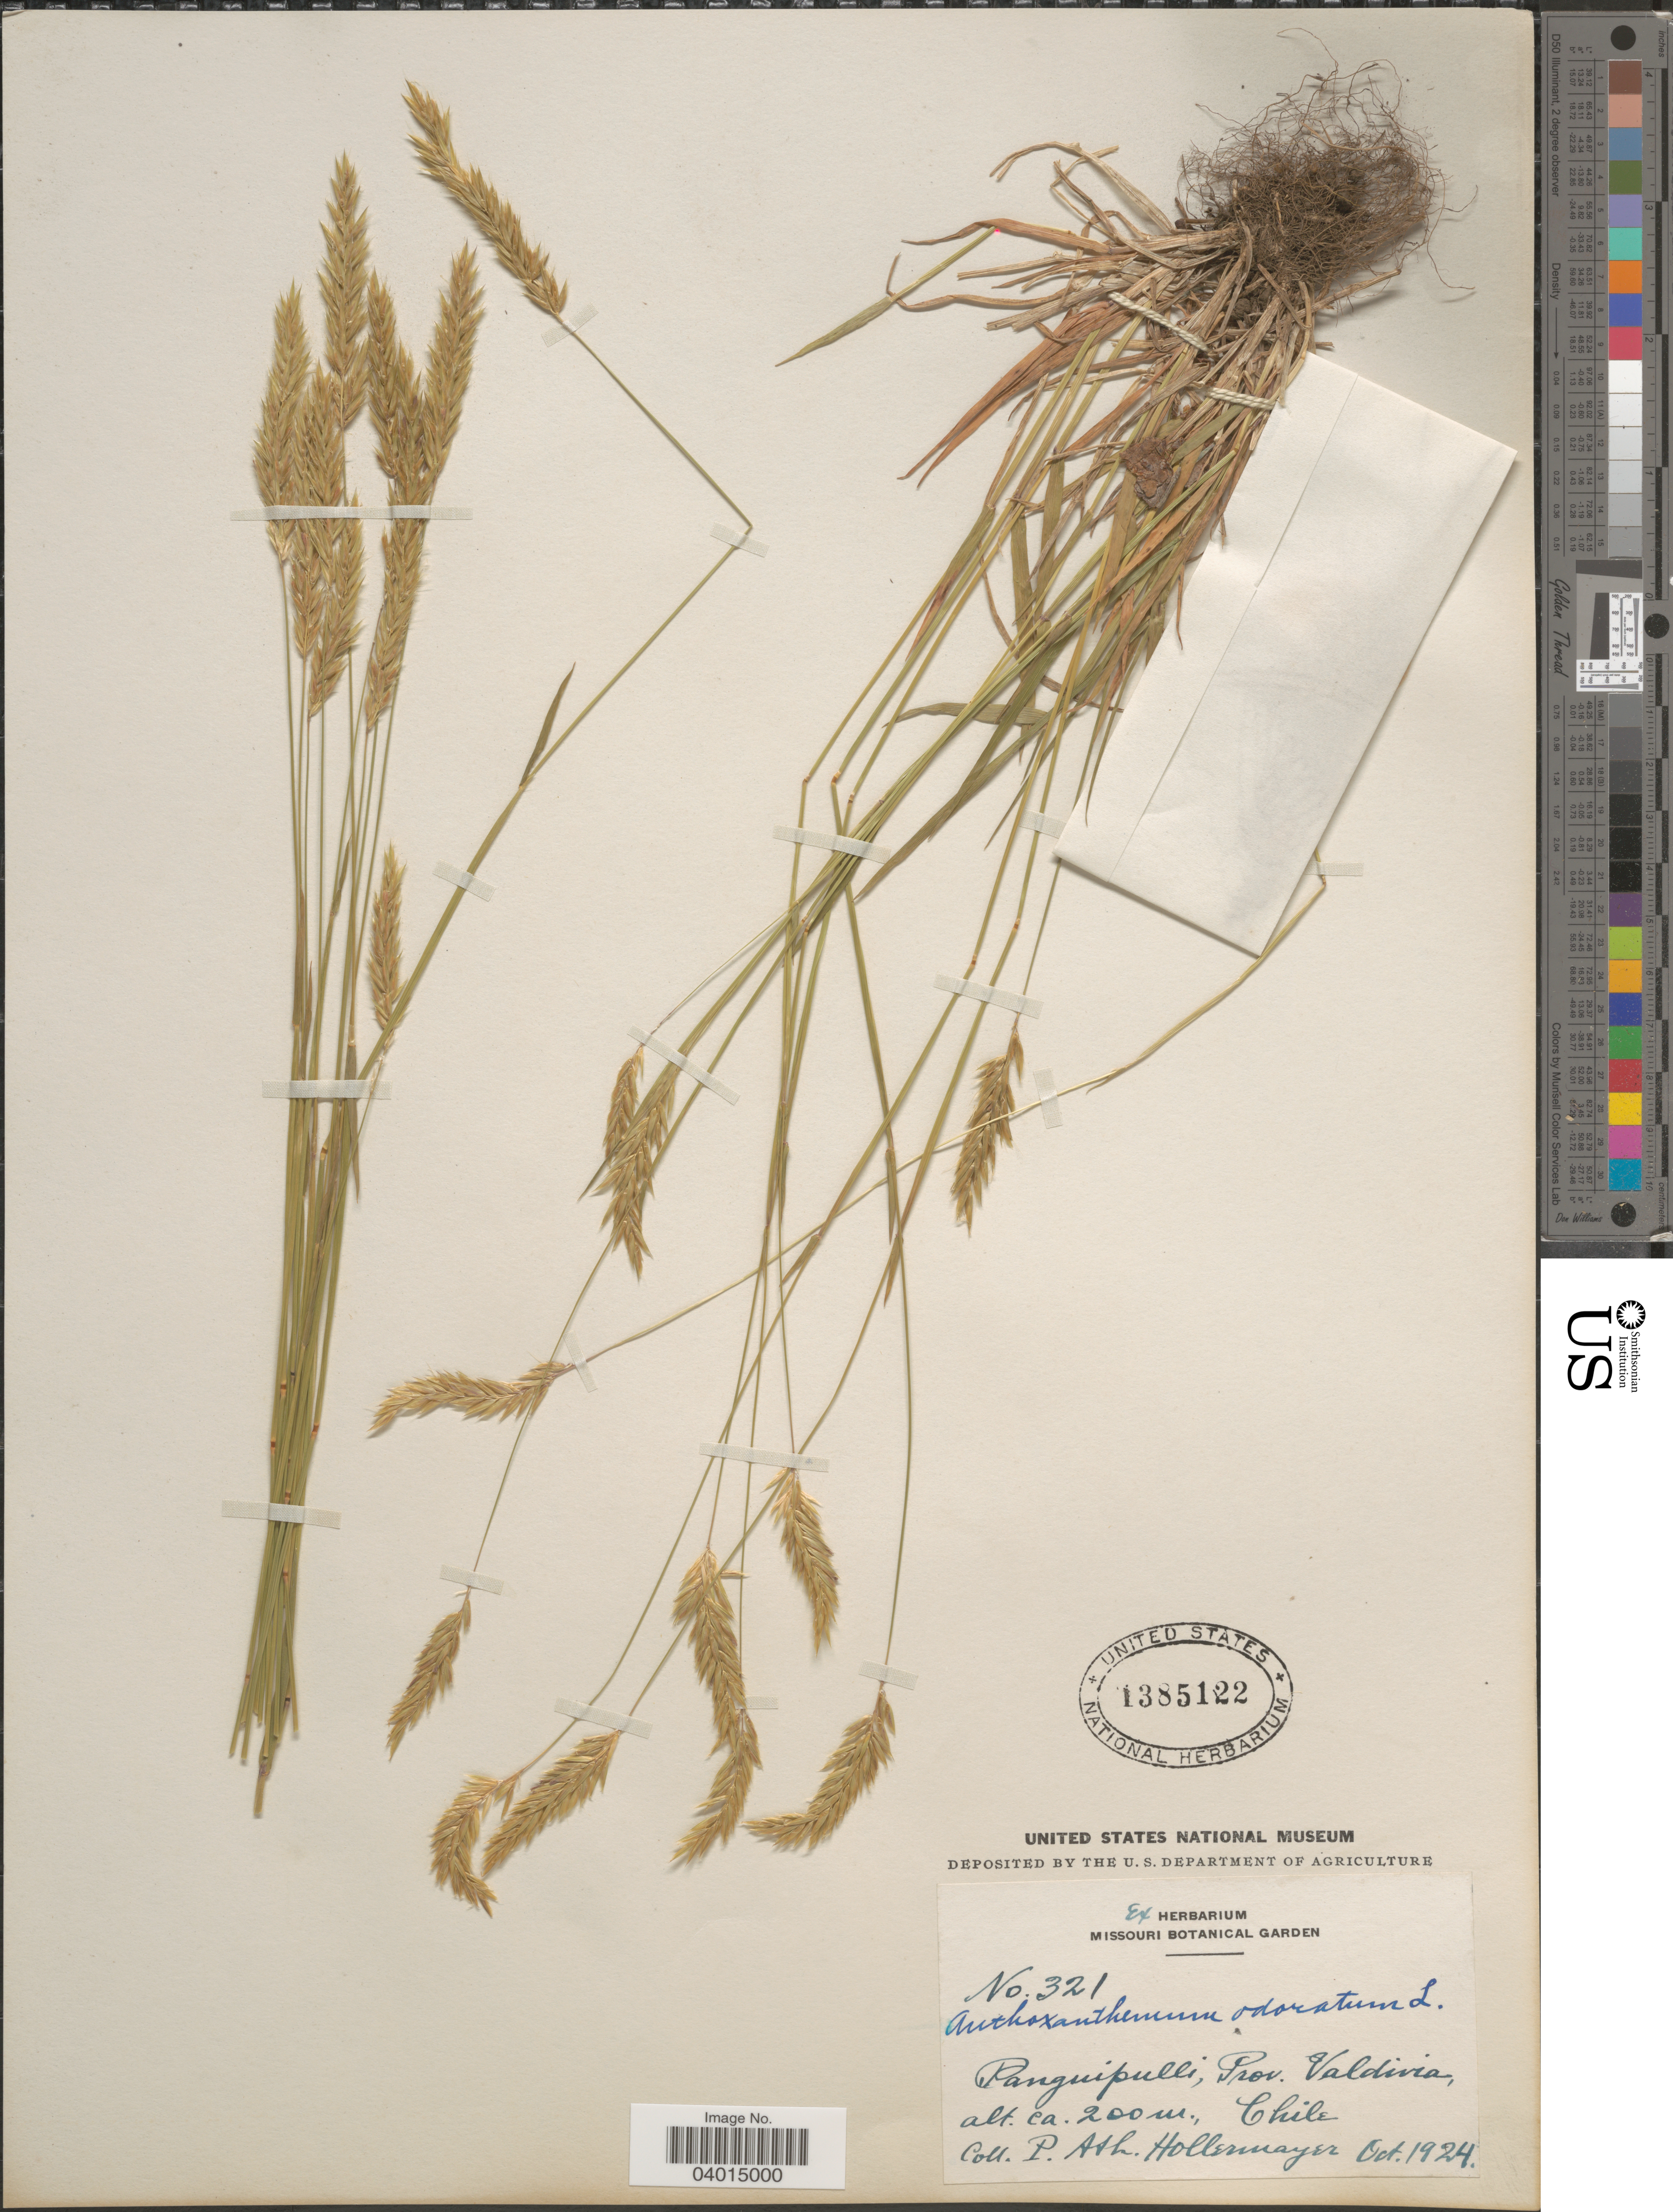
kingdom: Plantae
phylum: Tracheophyta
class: Liliopsida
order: Poales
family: Poaceae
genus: Anthoxanthum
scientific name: Anthoxanthum odoratum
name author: L.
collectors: P. Hollermayer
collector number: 321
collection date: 1924-10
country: Chile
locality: Panguipulli, Prov. Valdivia.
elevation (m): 200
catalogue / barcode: US 1385122